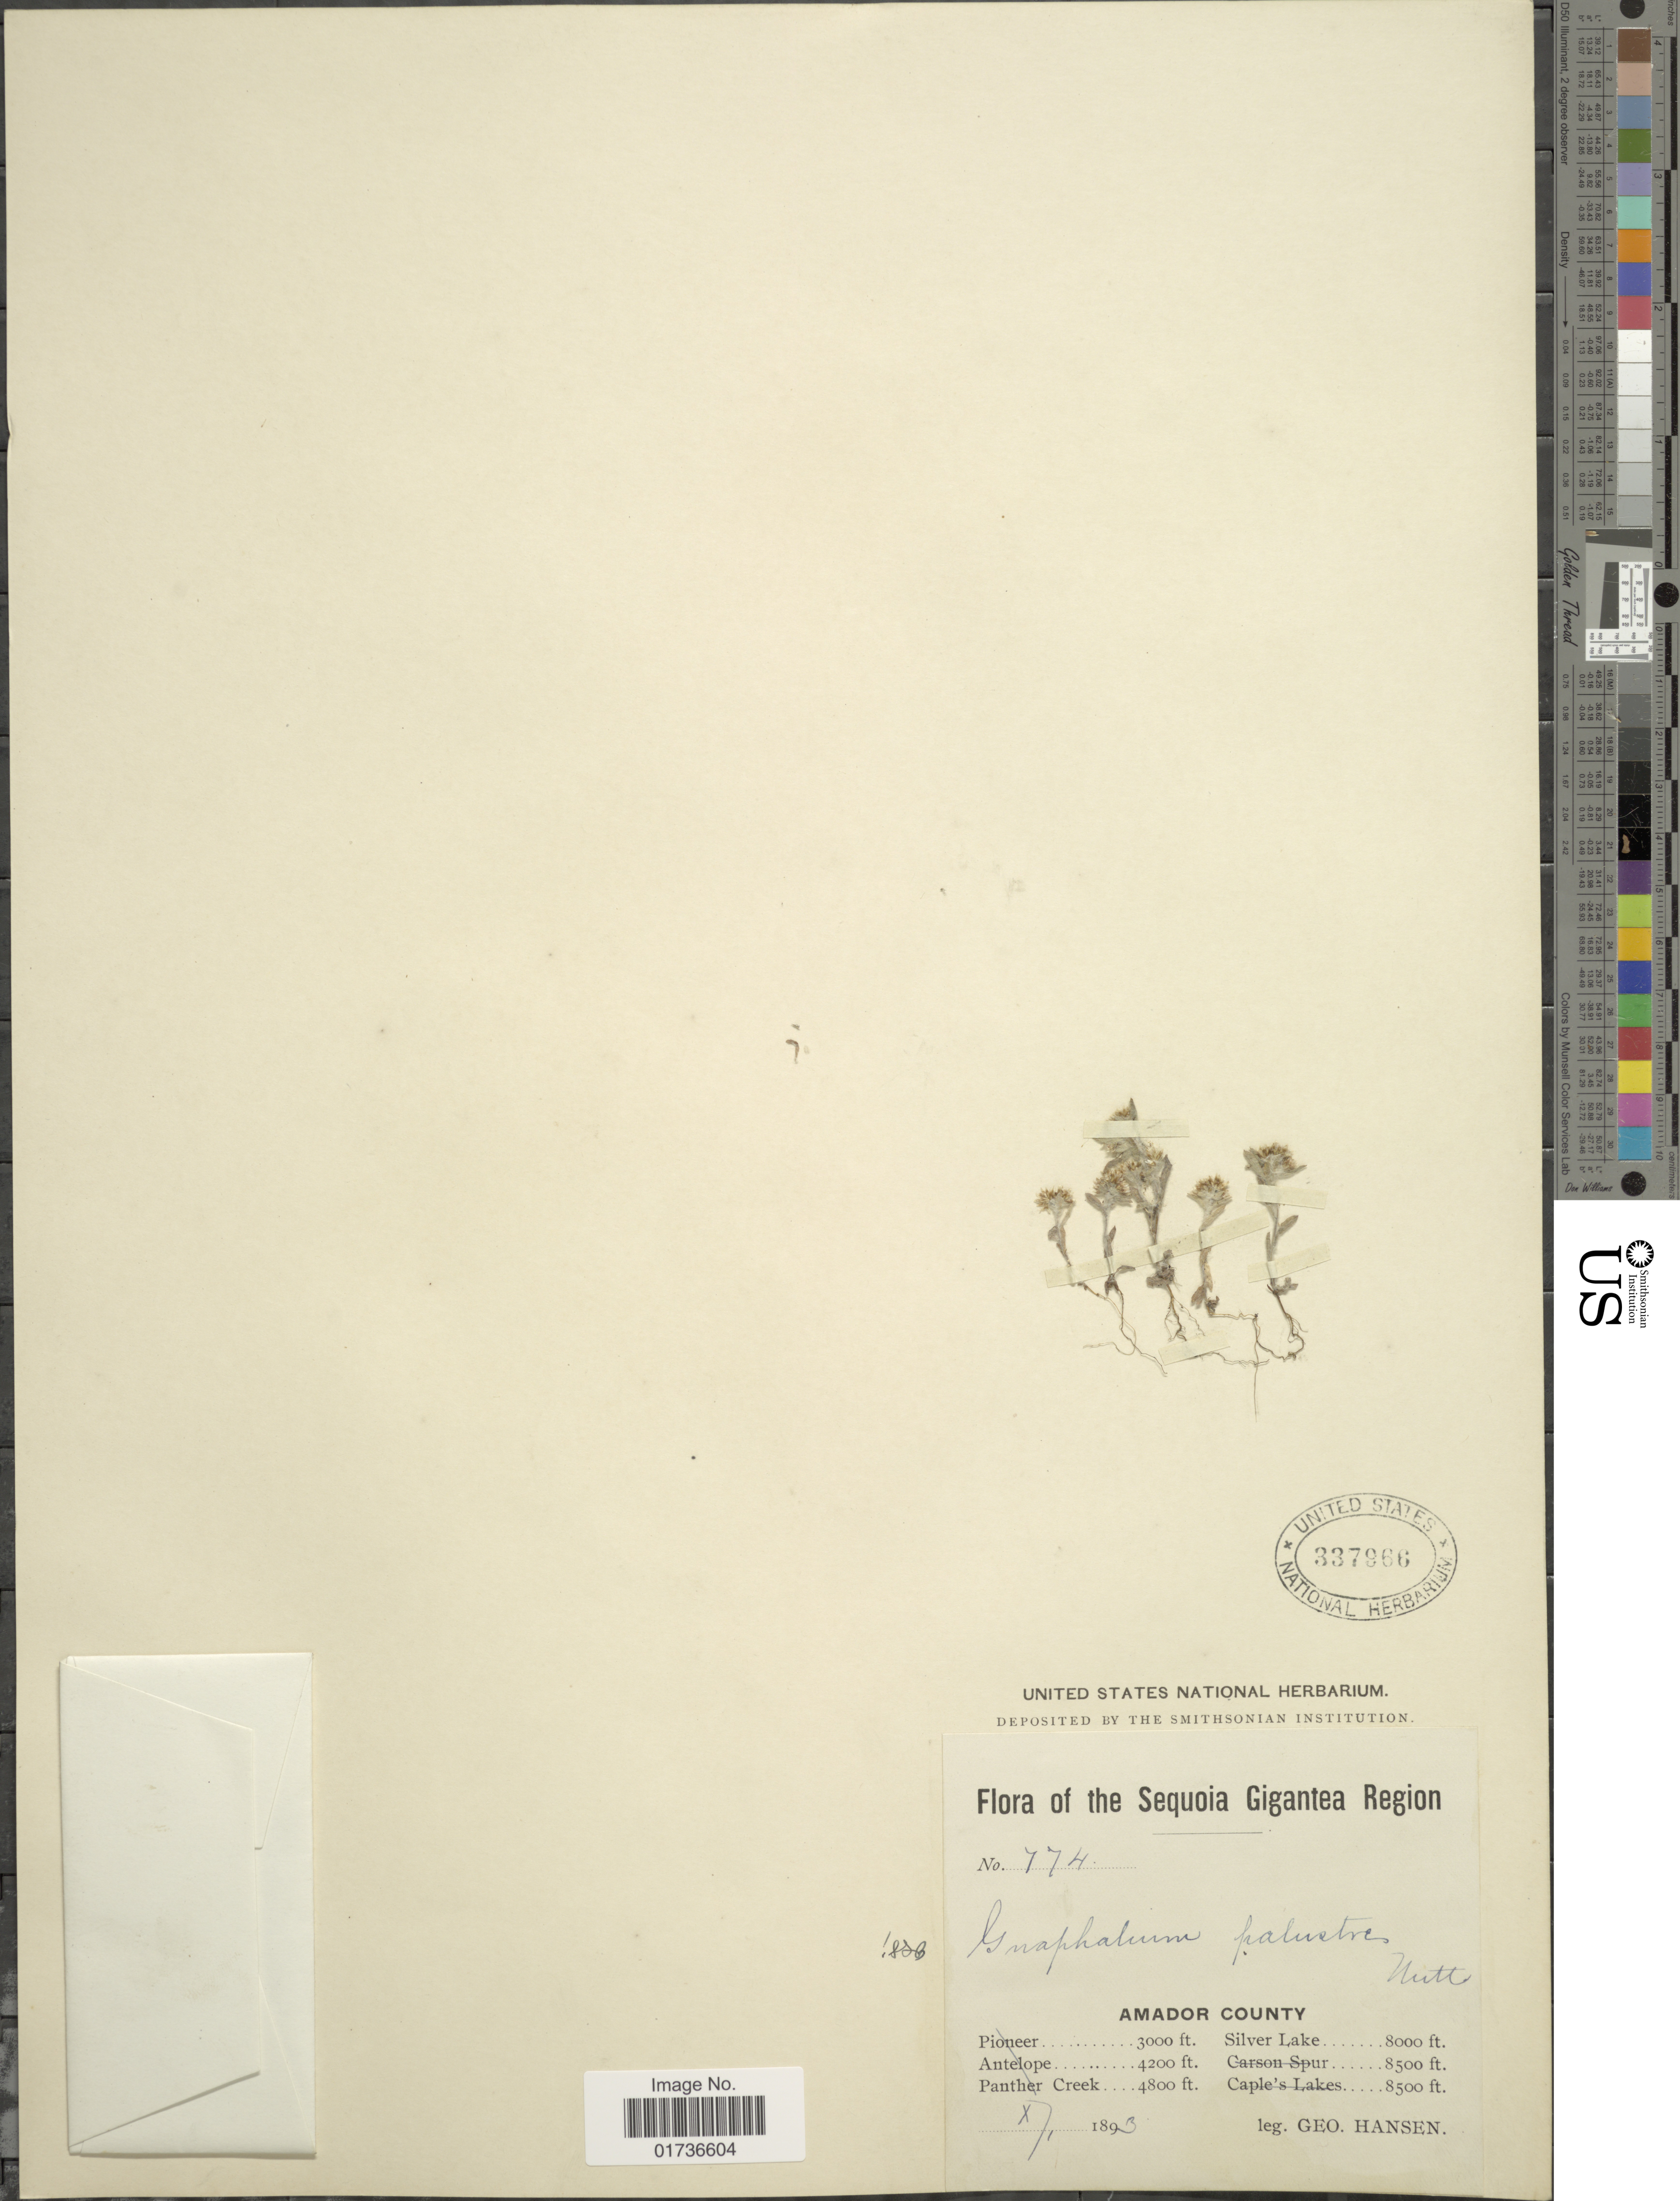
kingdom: Plantae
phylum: Tracheophyta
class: Magnoliopsida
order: Asterales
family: Asteraceae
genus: Gnaphalium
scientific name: Gnaphalium palustre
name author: Nutt.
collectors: G. Hansen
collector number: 774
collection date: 1893-10-01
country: United States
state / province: California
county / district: Amador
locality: The Sequoia Gigantea Region, Amador County, Silver Lake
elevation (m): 2438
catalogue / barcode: US 337966